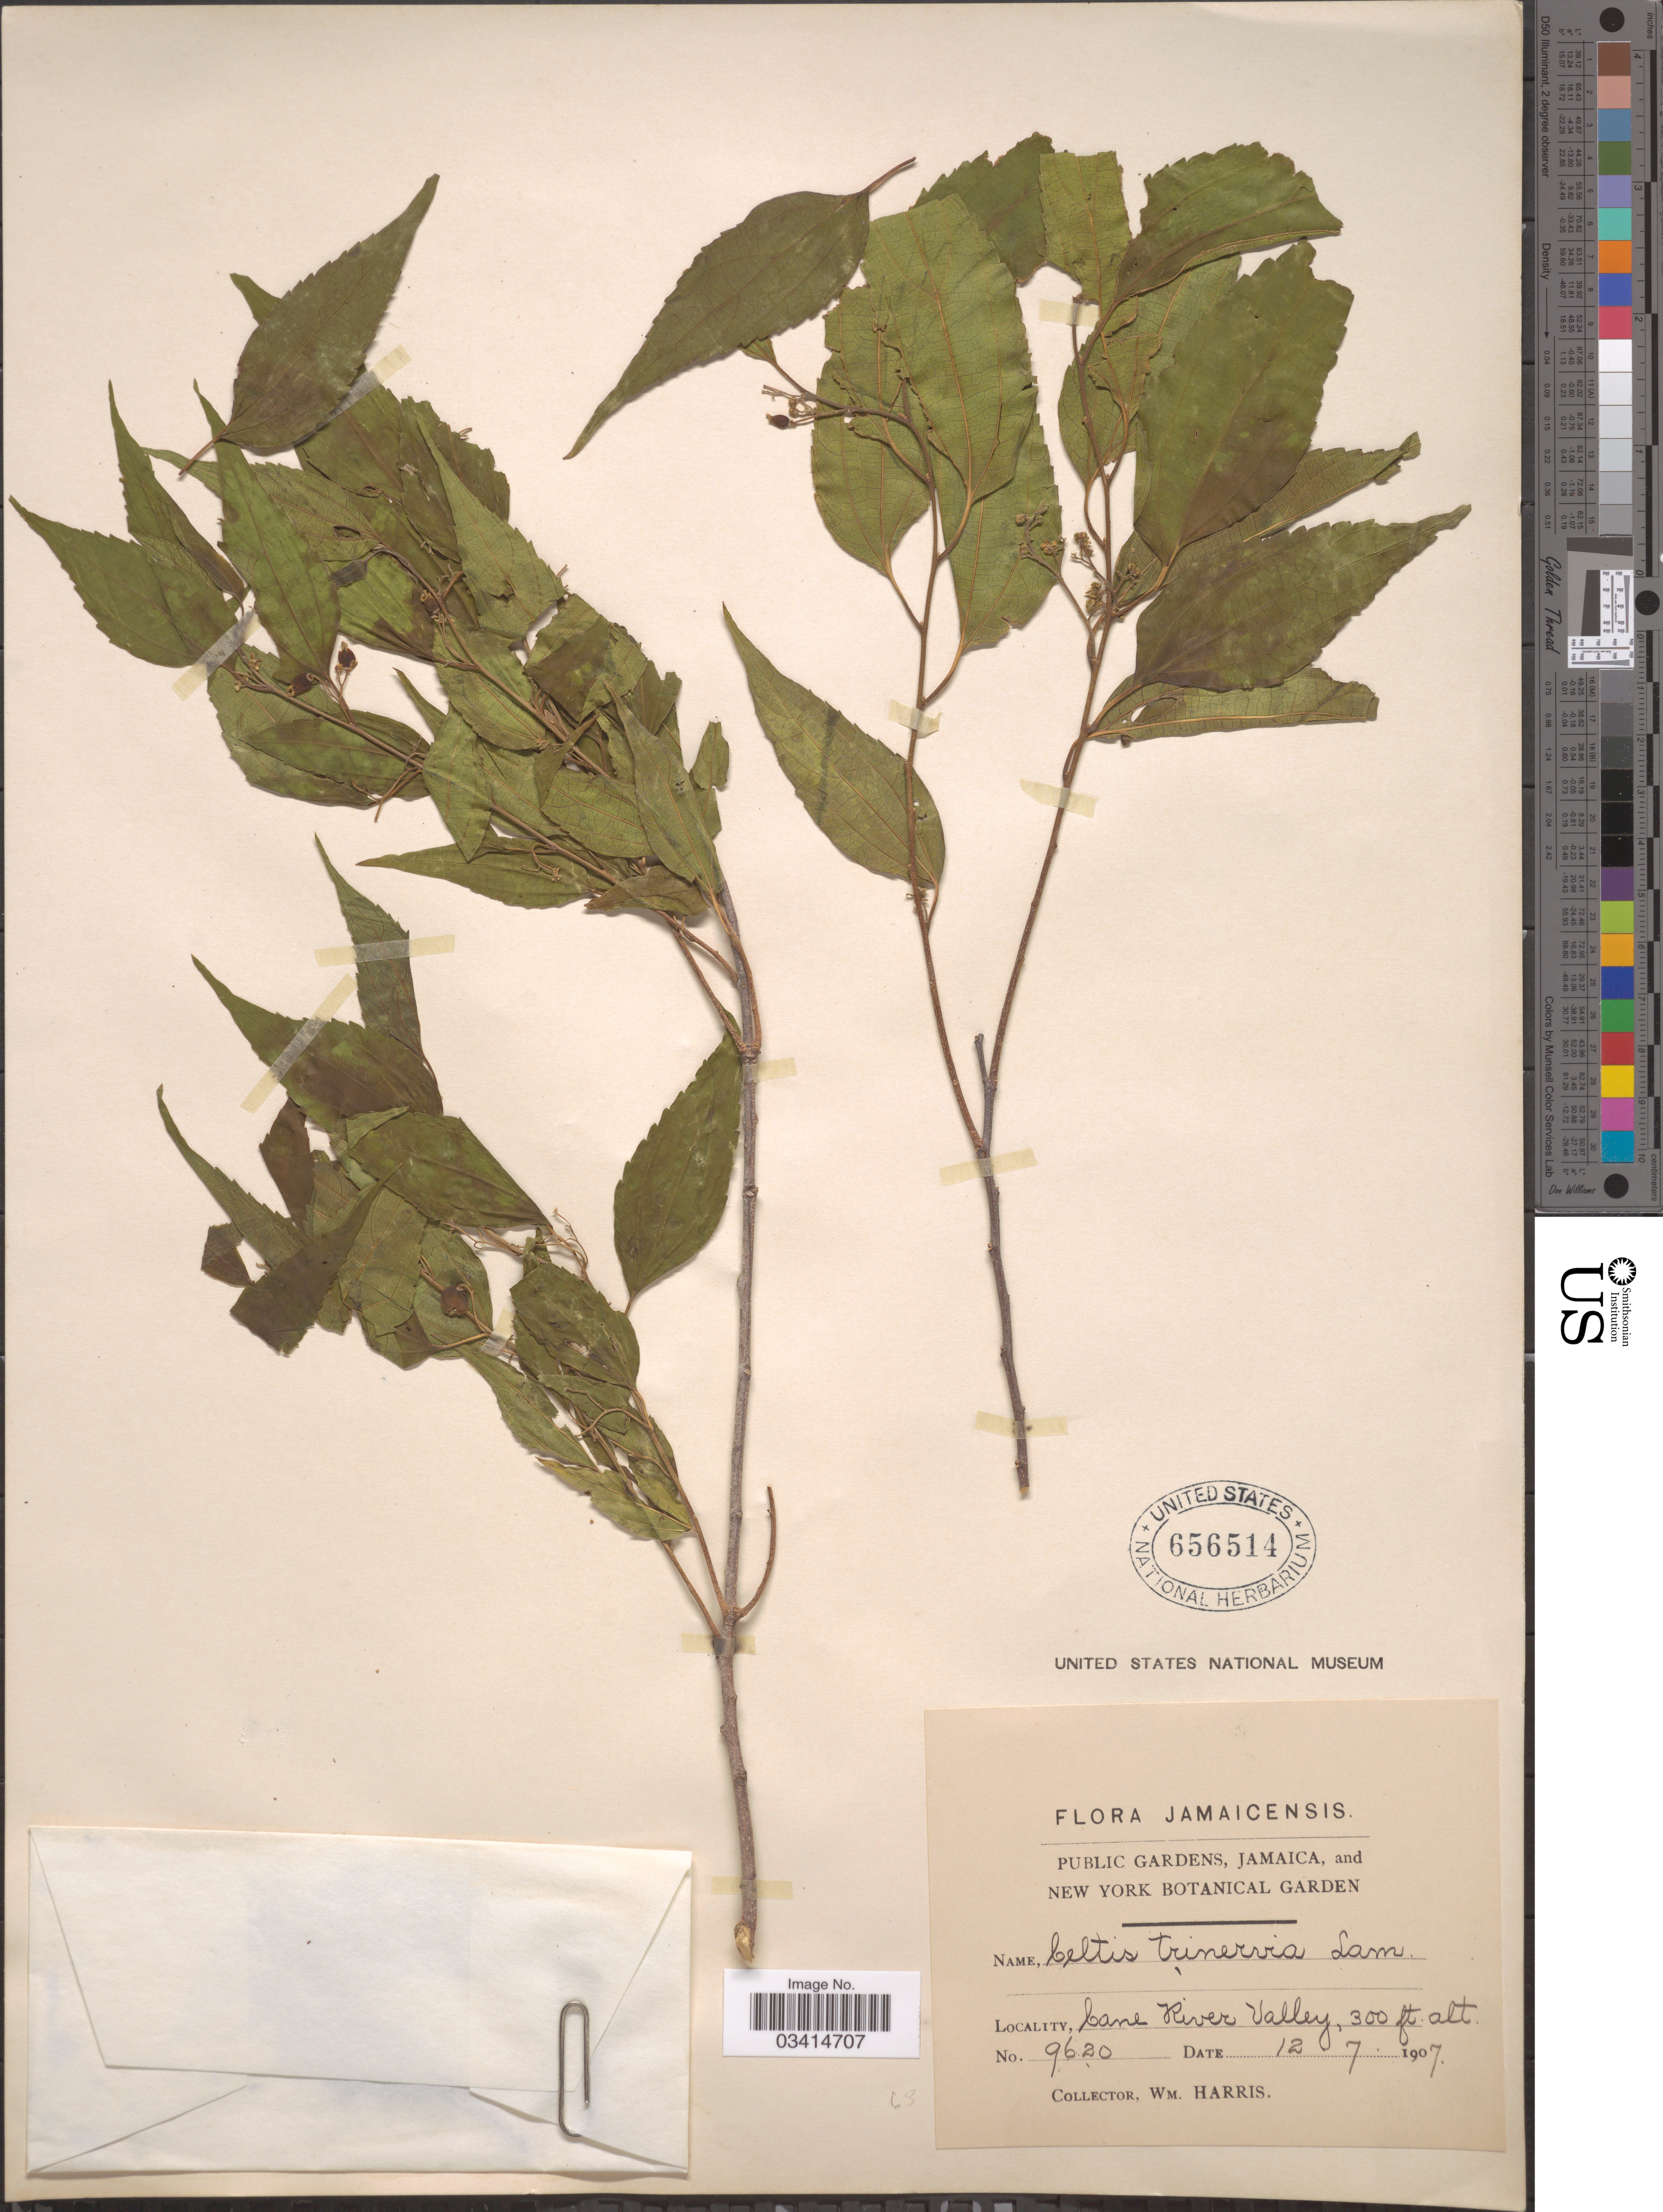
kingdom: Plantae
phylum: Tracheophyta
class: Magnoliopsida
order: Rosales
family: Cannabaceae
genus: Celtis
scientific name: Celtis trinervia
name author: Lam.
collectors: W. H. Harris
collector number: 9620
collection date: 1907-07-12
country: Jamaica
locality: Cane River Valley.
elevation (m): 91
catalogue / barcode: US 656514